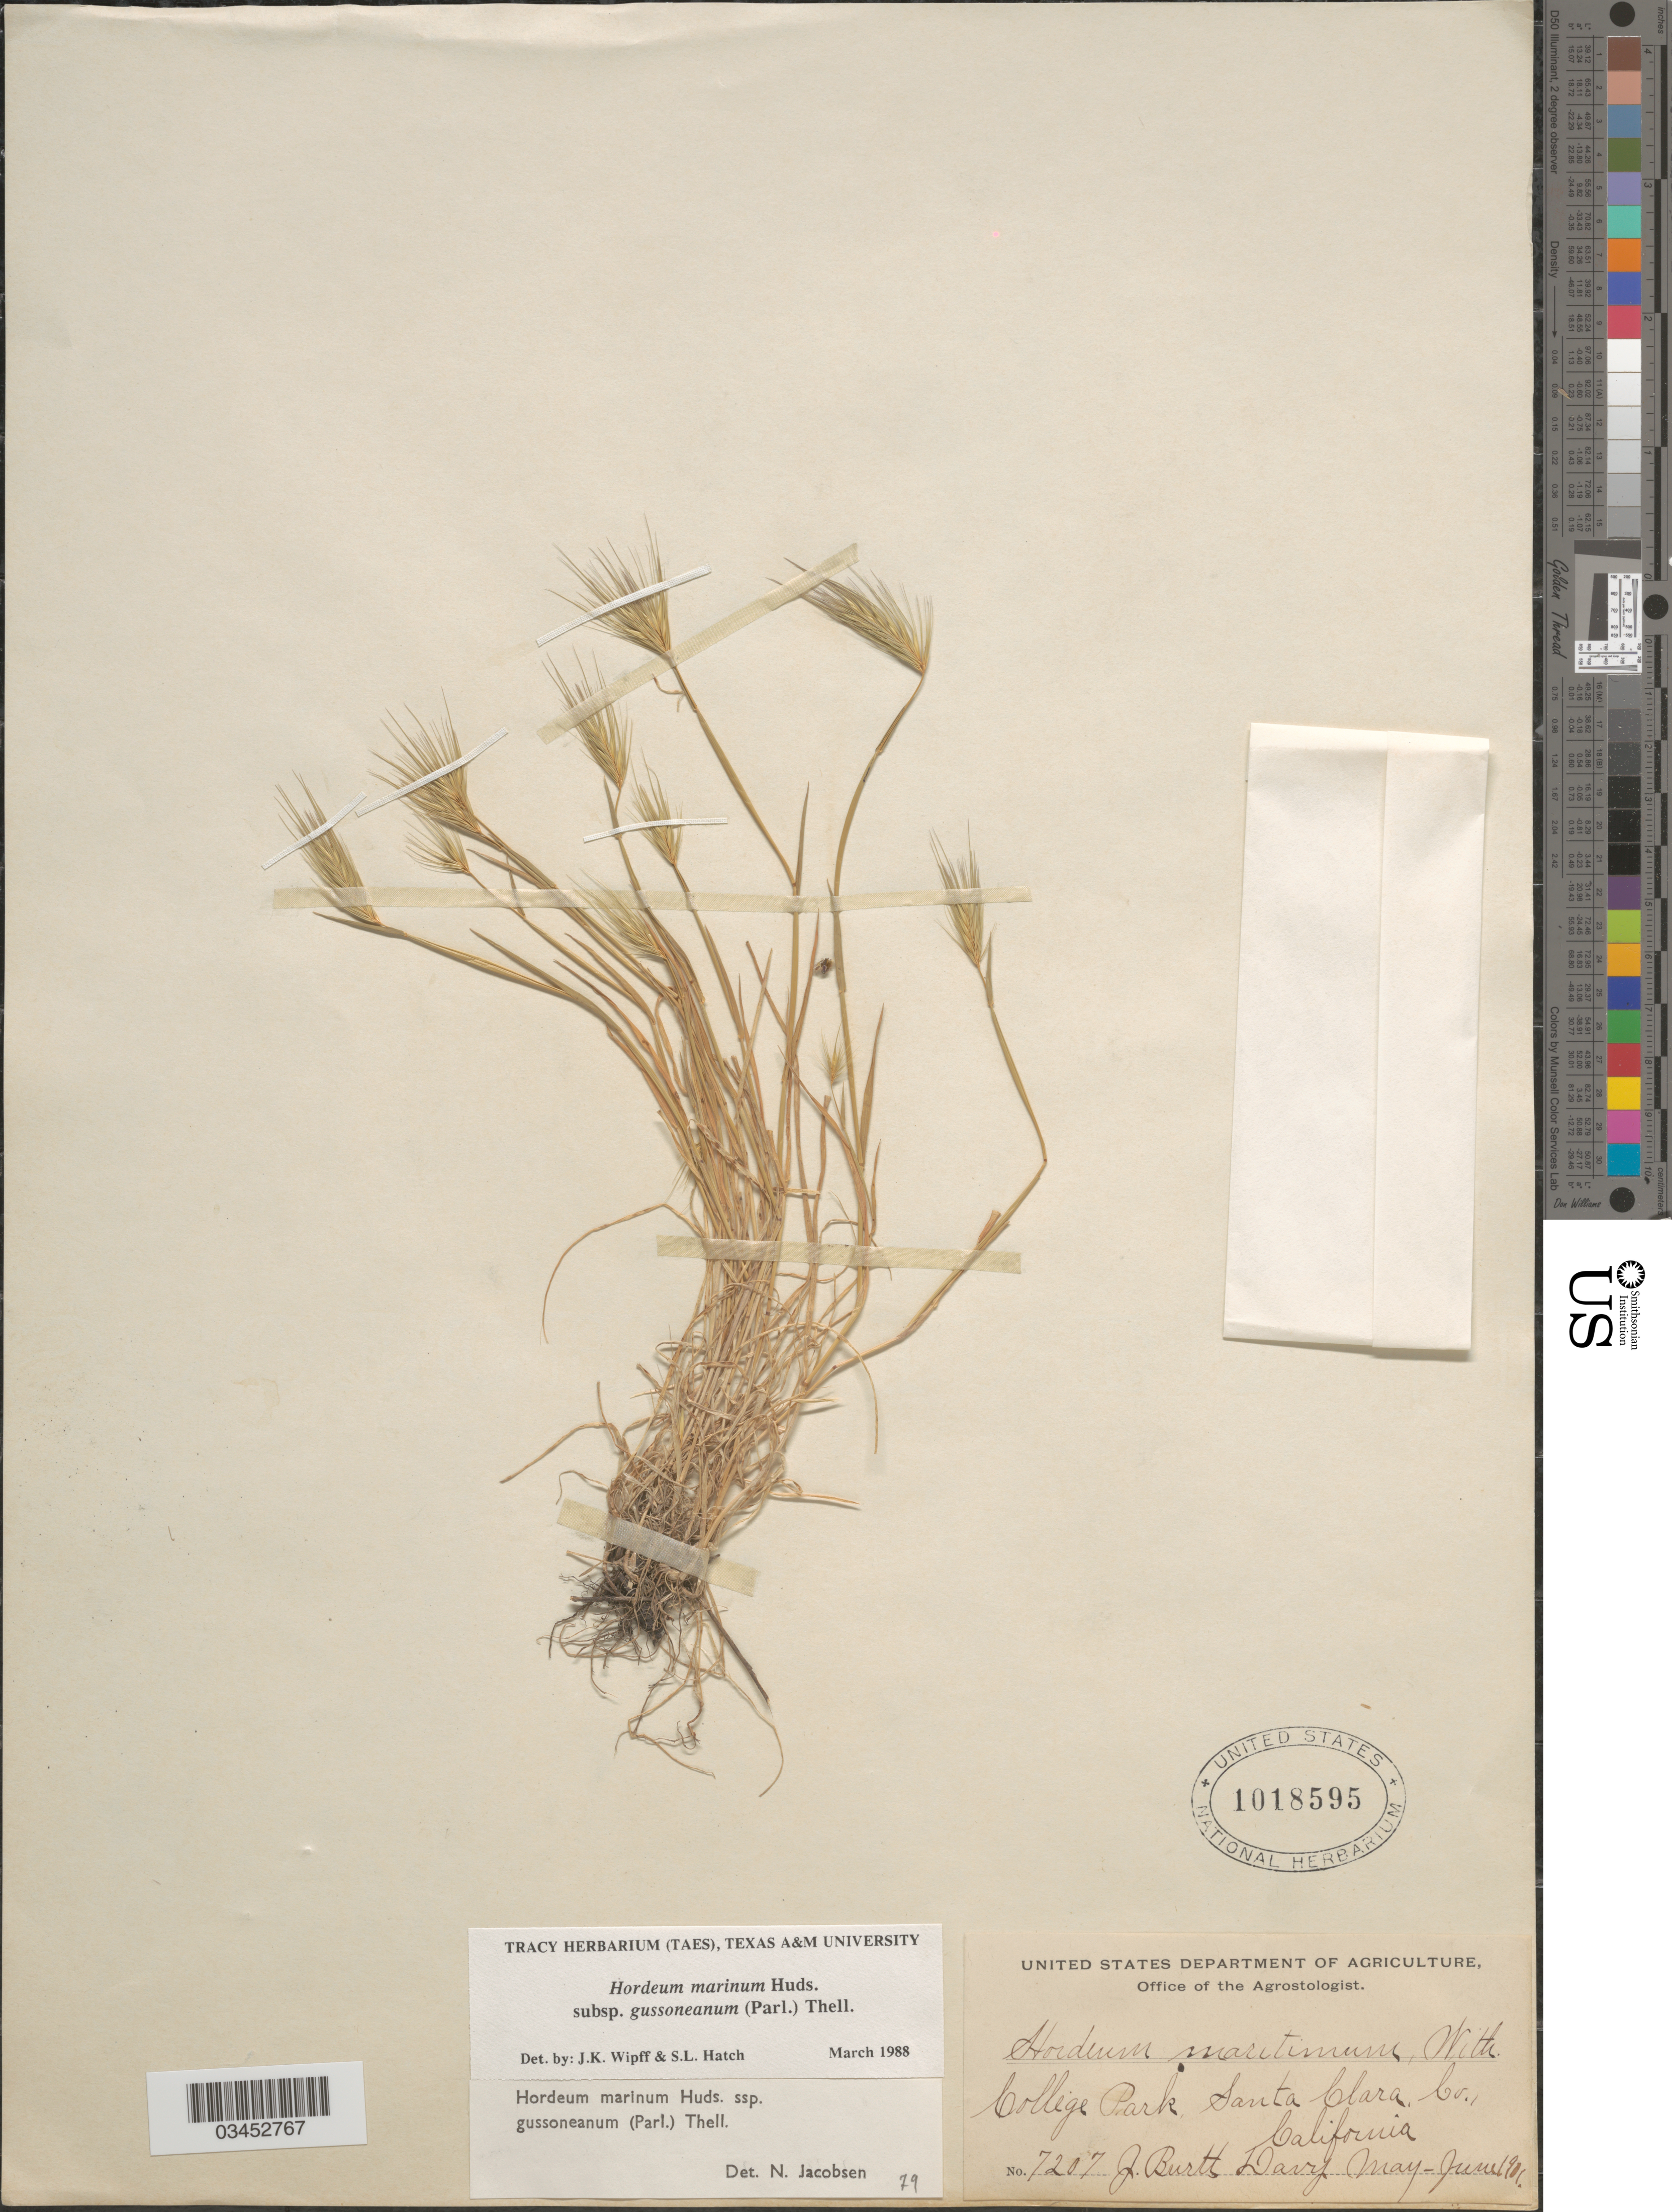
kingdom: Plantae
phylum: Tracheophyta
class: Liliopsida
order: Poales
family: Poaceae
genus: Hordeum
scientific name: Hordeum marinum subsp. gussoneanum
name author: (Parl.) Thell.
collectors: J. Burtt Davy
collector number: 7207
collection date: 1901-05/1901-06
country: United States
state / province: California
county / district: Santa Clara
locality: College Park. Santa Clara Co.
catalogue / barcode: US 1018595